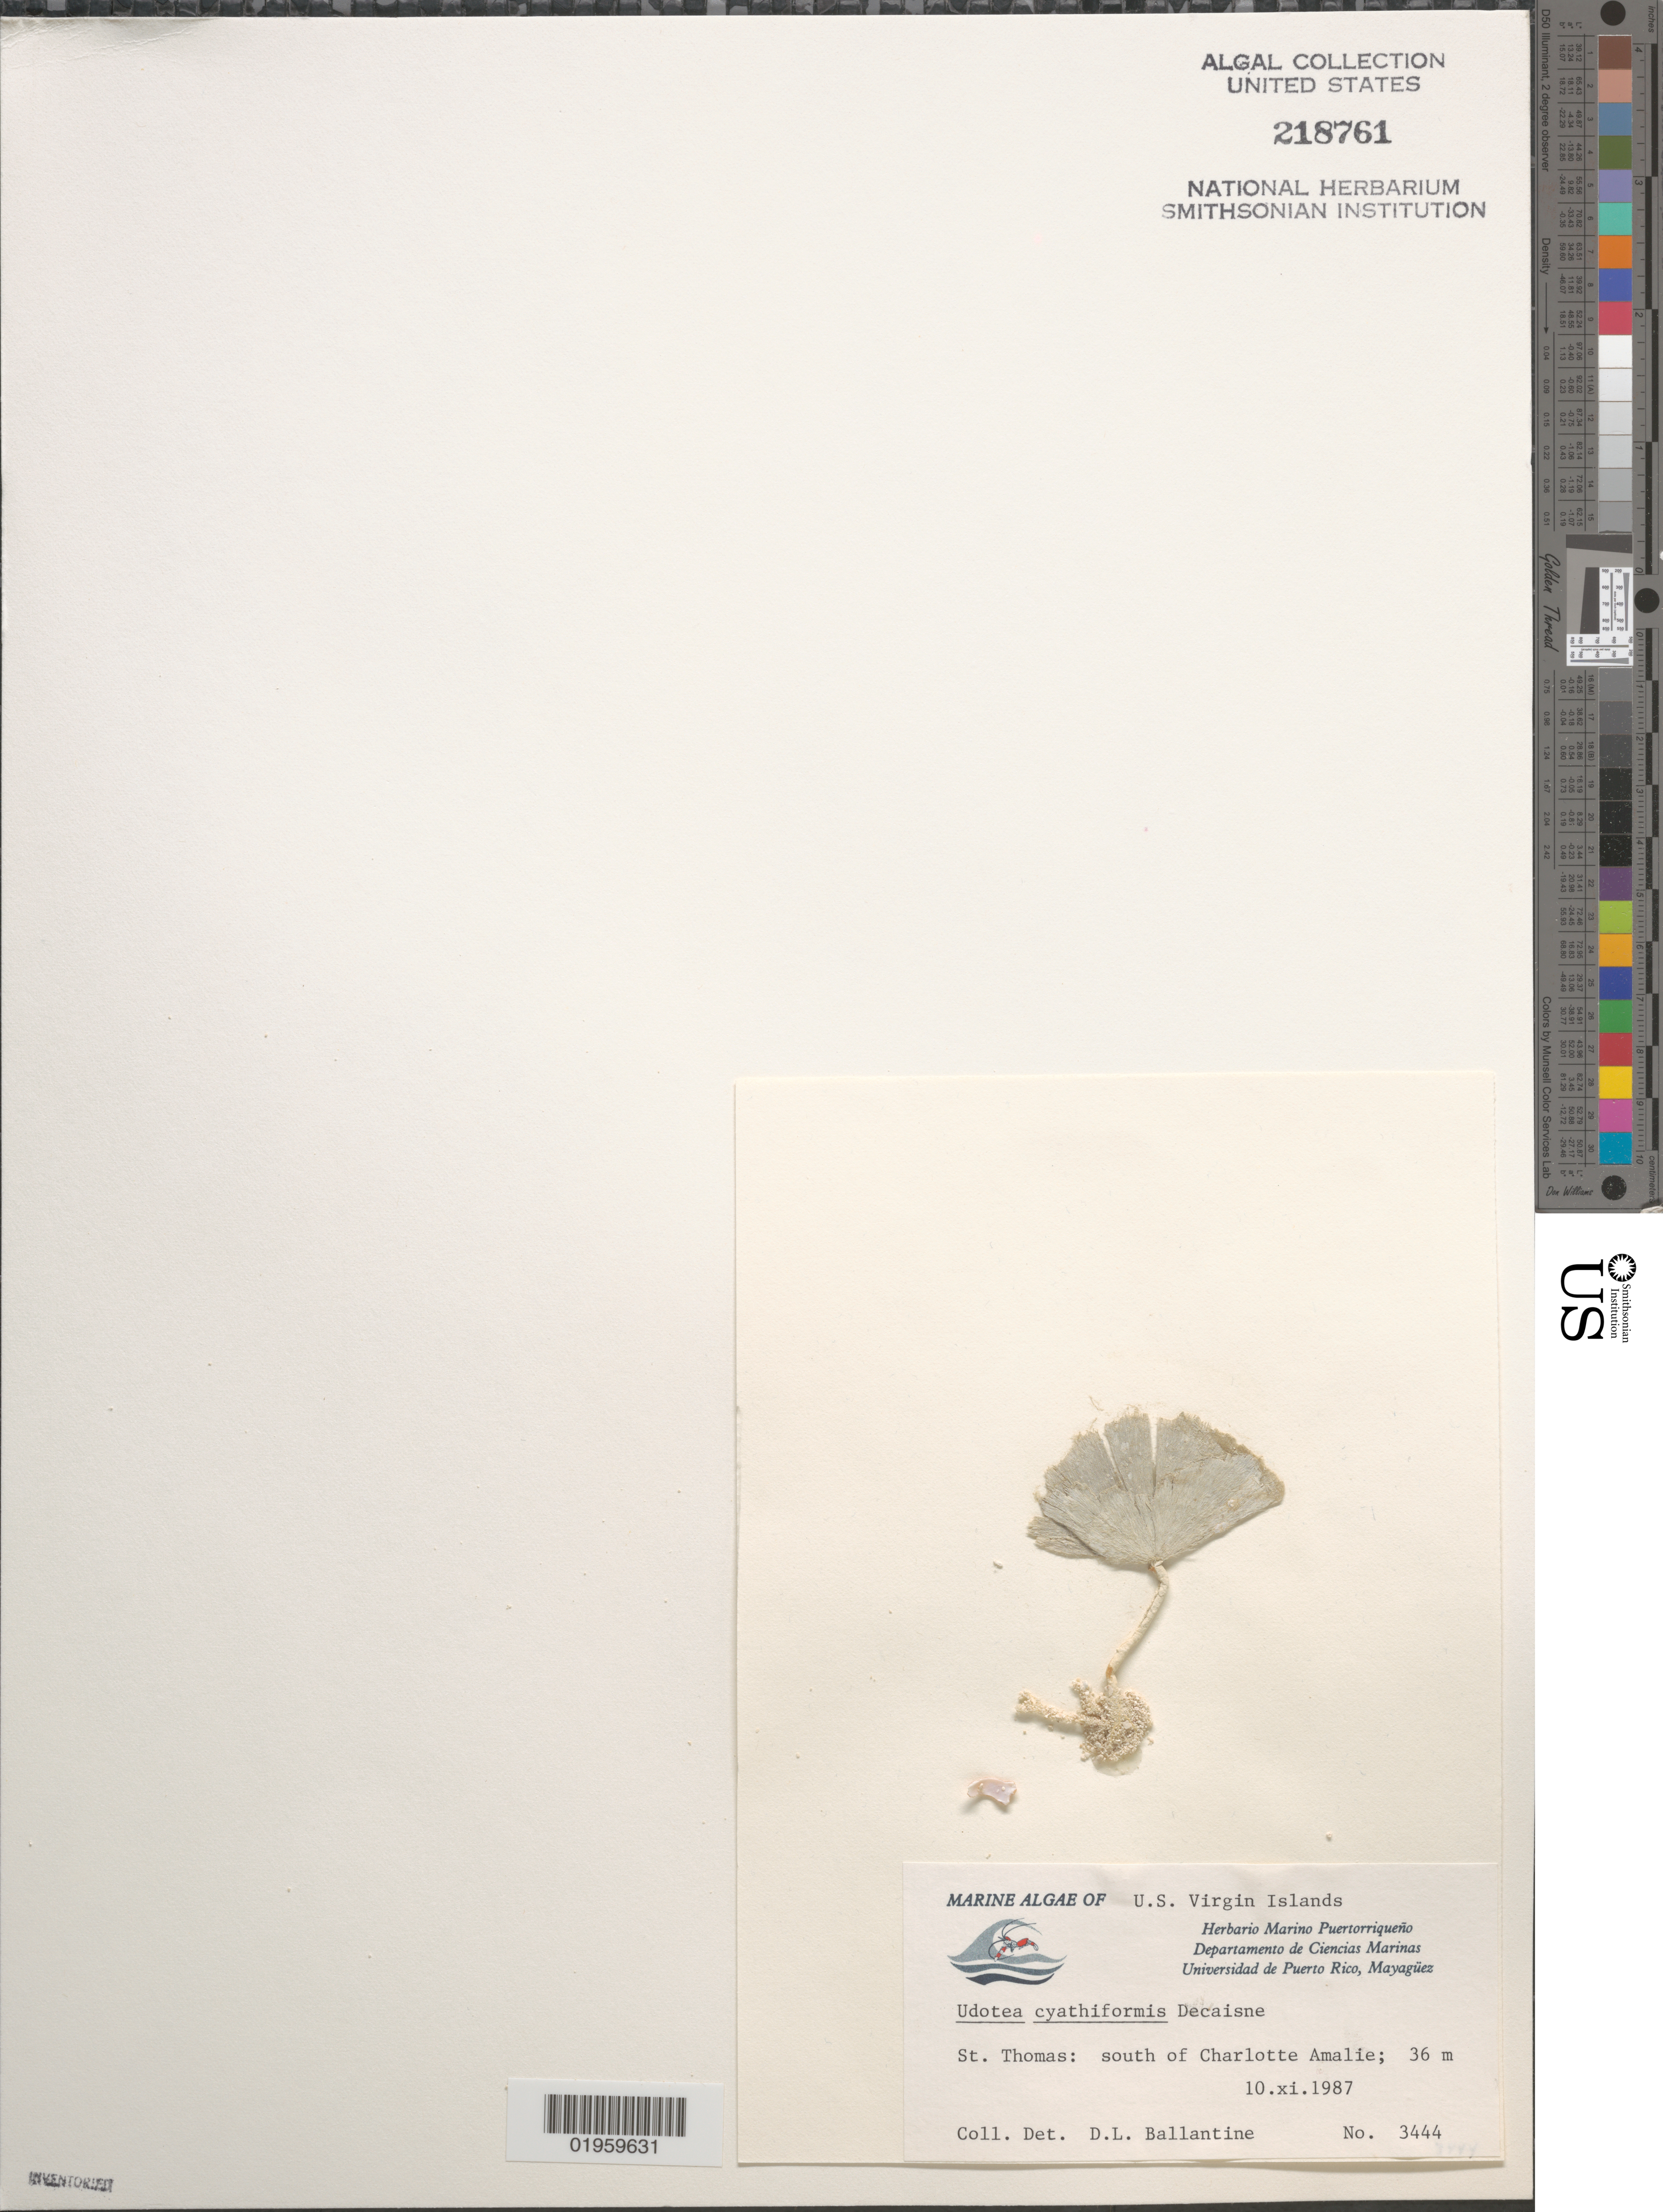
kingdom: Plantae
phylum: Chlorophyta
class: Ulvophyceae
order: Bryopsidales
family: Udoteaceae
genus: Udotea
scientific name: Udotea cyathiformis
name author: Decne.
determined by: Ballantine, D. L.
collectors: D.L. Ballantine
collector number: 3444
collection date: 1987-11-10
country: U.S. Virgin Islands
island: St. Thomas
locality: South Charlotte Amalie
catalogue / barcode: US 218761